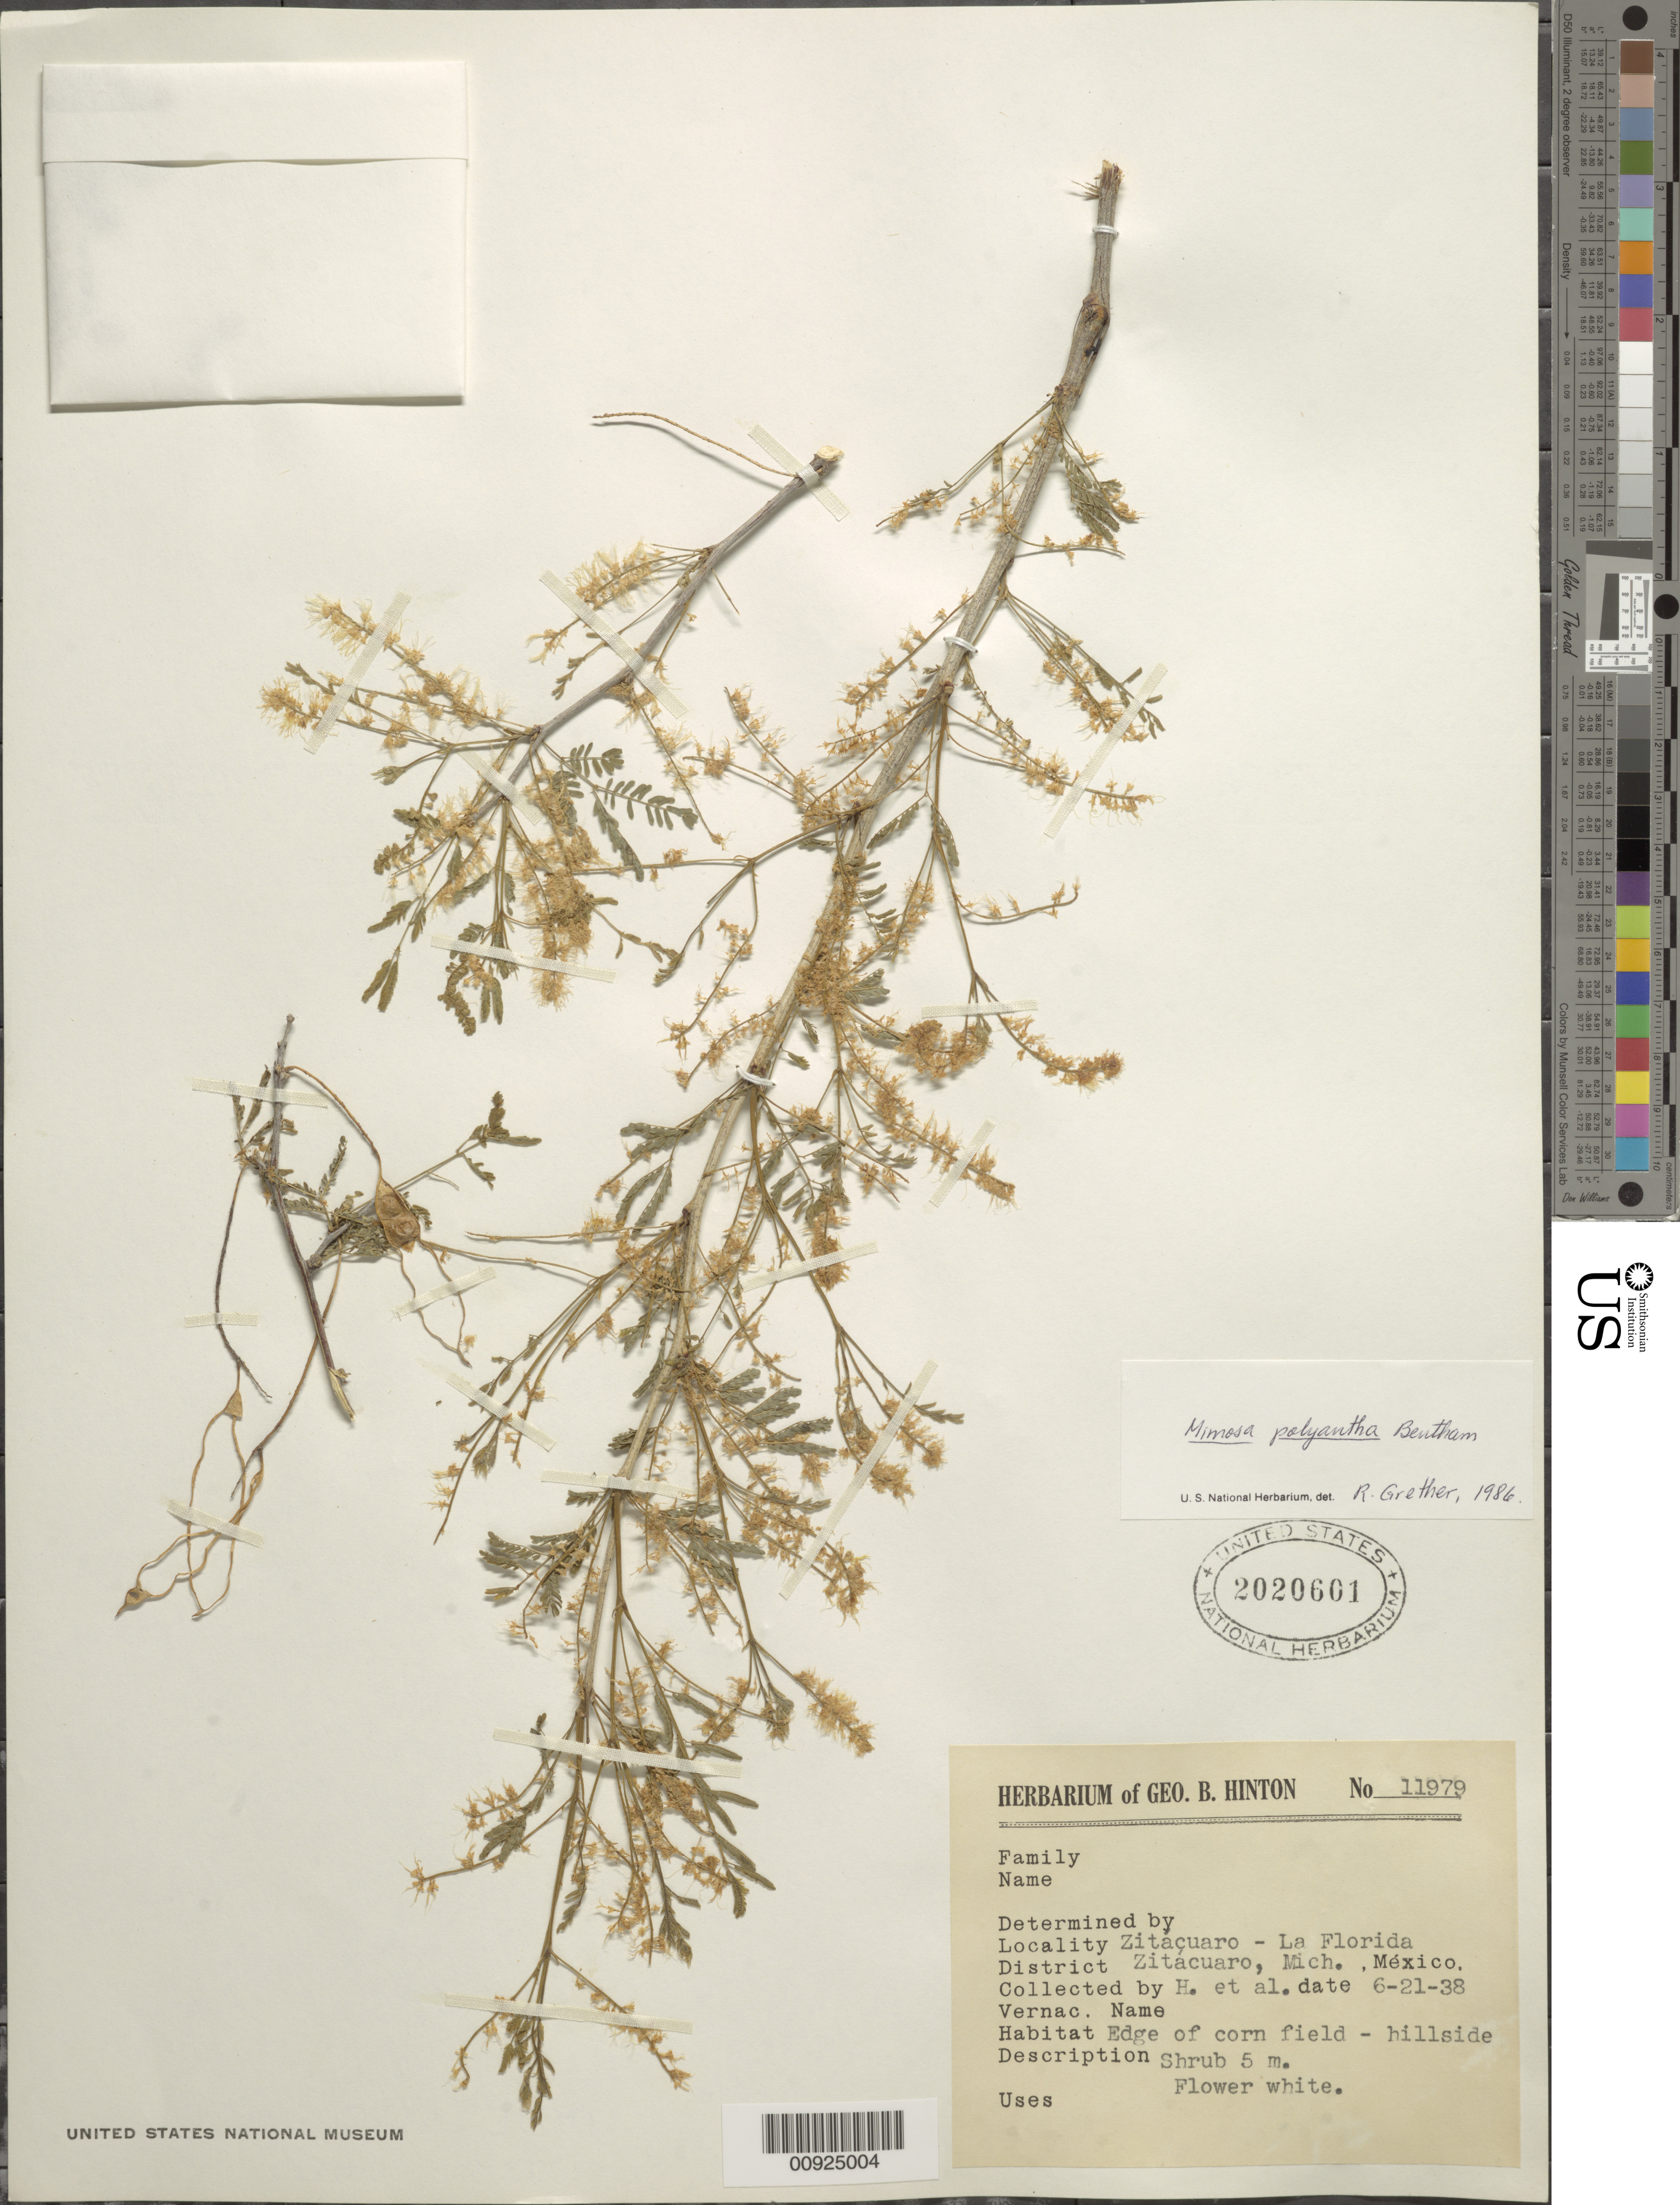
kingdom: Plantae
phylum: Tracheophyta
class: Magnoliopsida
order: Fabales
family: Fabaceae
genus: Mimosa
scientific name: Mimosa polyantha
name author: Benth.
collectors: G. B. Hinton & et al.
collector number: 11979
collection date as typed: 21 Jun 1938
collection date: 1938-06-21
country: Mexico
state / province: Michoacán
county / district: Zitácuaro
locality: Zitácuaro- La Florida, District Zitácuaro, Mich.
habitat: Edge of corn field - hillside.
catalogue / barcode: US 2020601